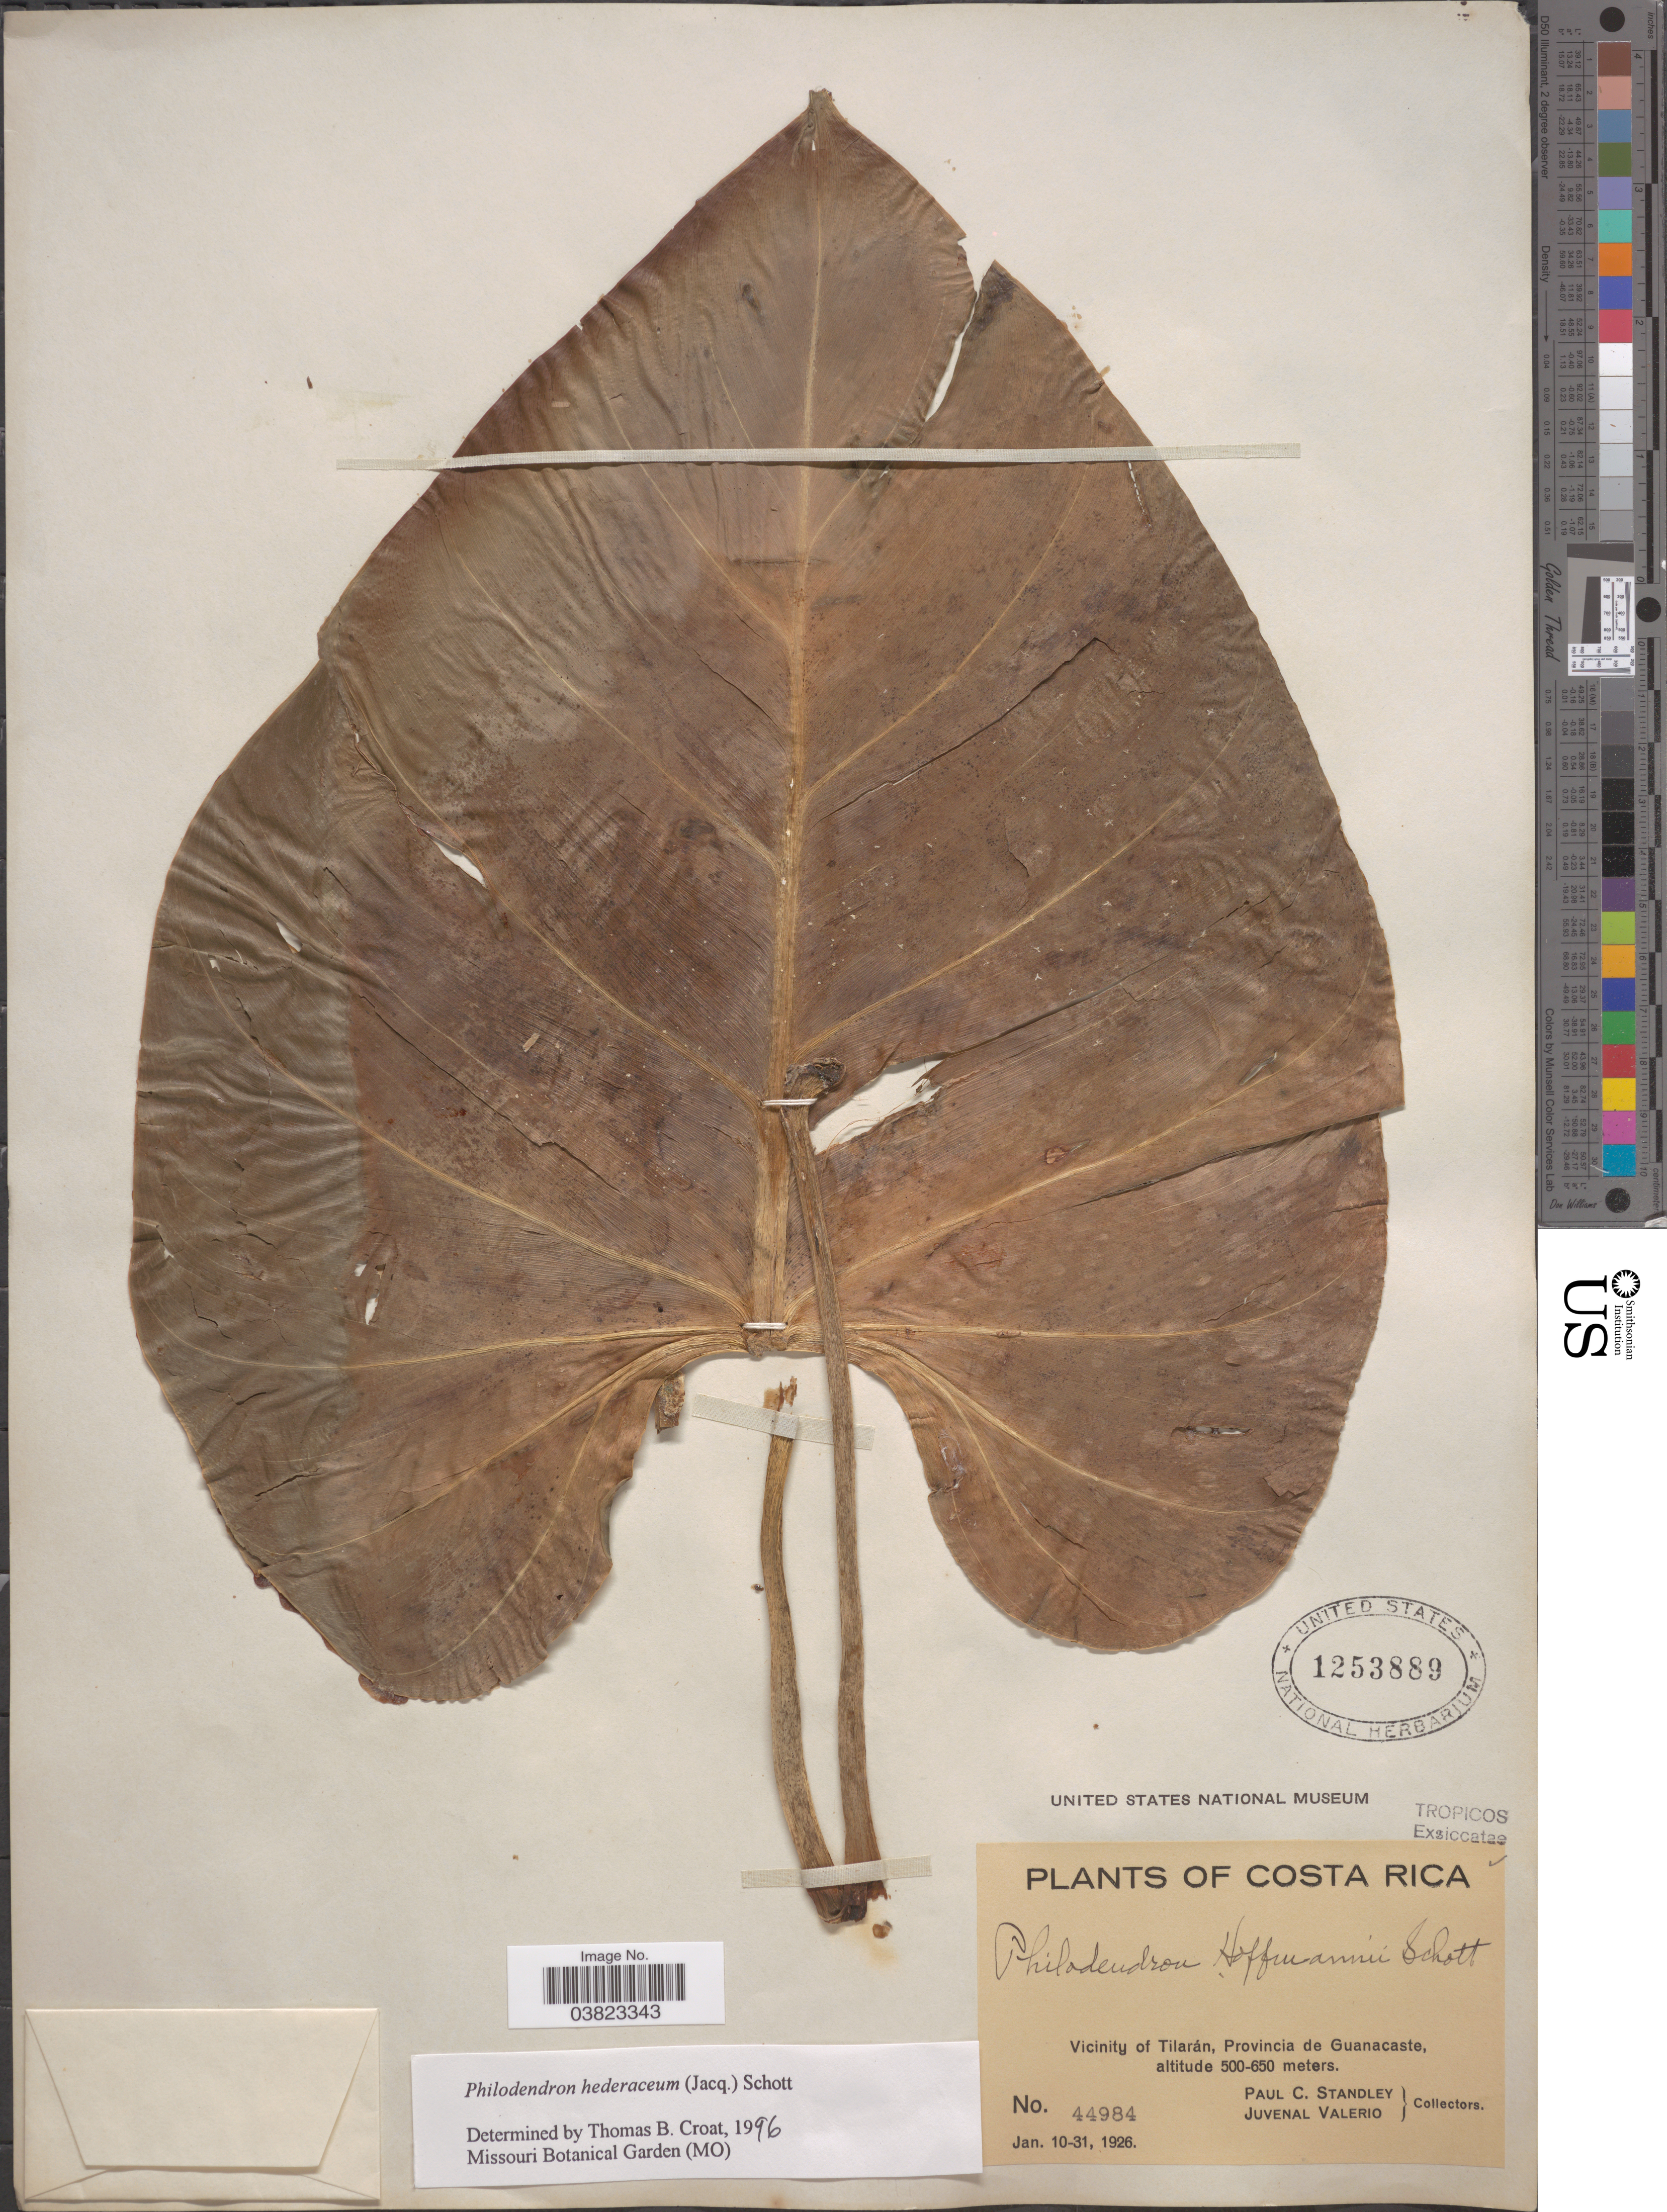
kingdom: Plantae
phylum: Tracheophyta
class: Liliopsida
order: Alismatales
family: Araceae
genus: Philodendron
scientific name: Philodendron hederaceum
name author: (Jacq.) Schott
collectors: P. C. Standley & J. Valerio R.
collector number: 44984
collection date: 1926-01-10/1926-01-31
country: Costa Rica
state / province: Guanacaste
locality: Vicinity of Tilarán.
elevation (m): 500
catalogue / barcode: US 1253889